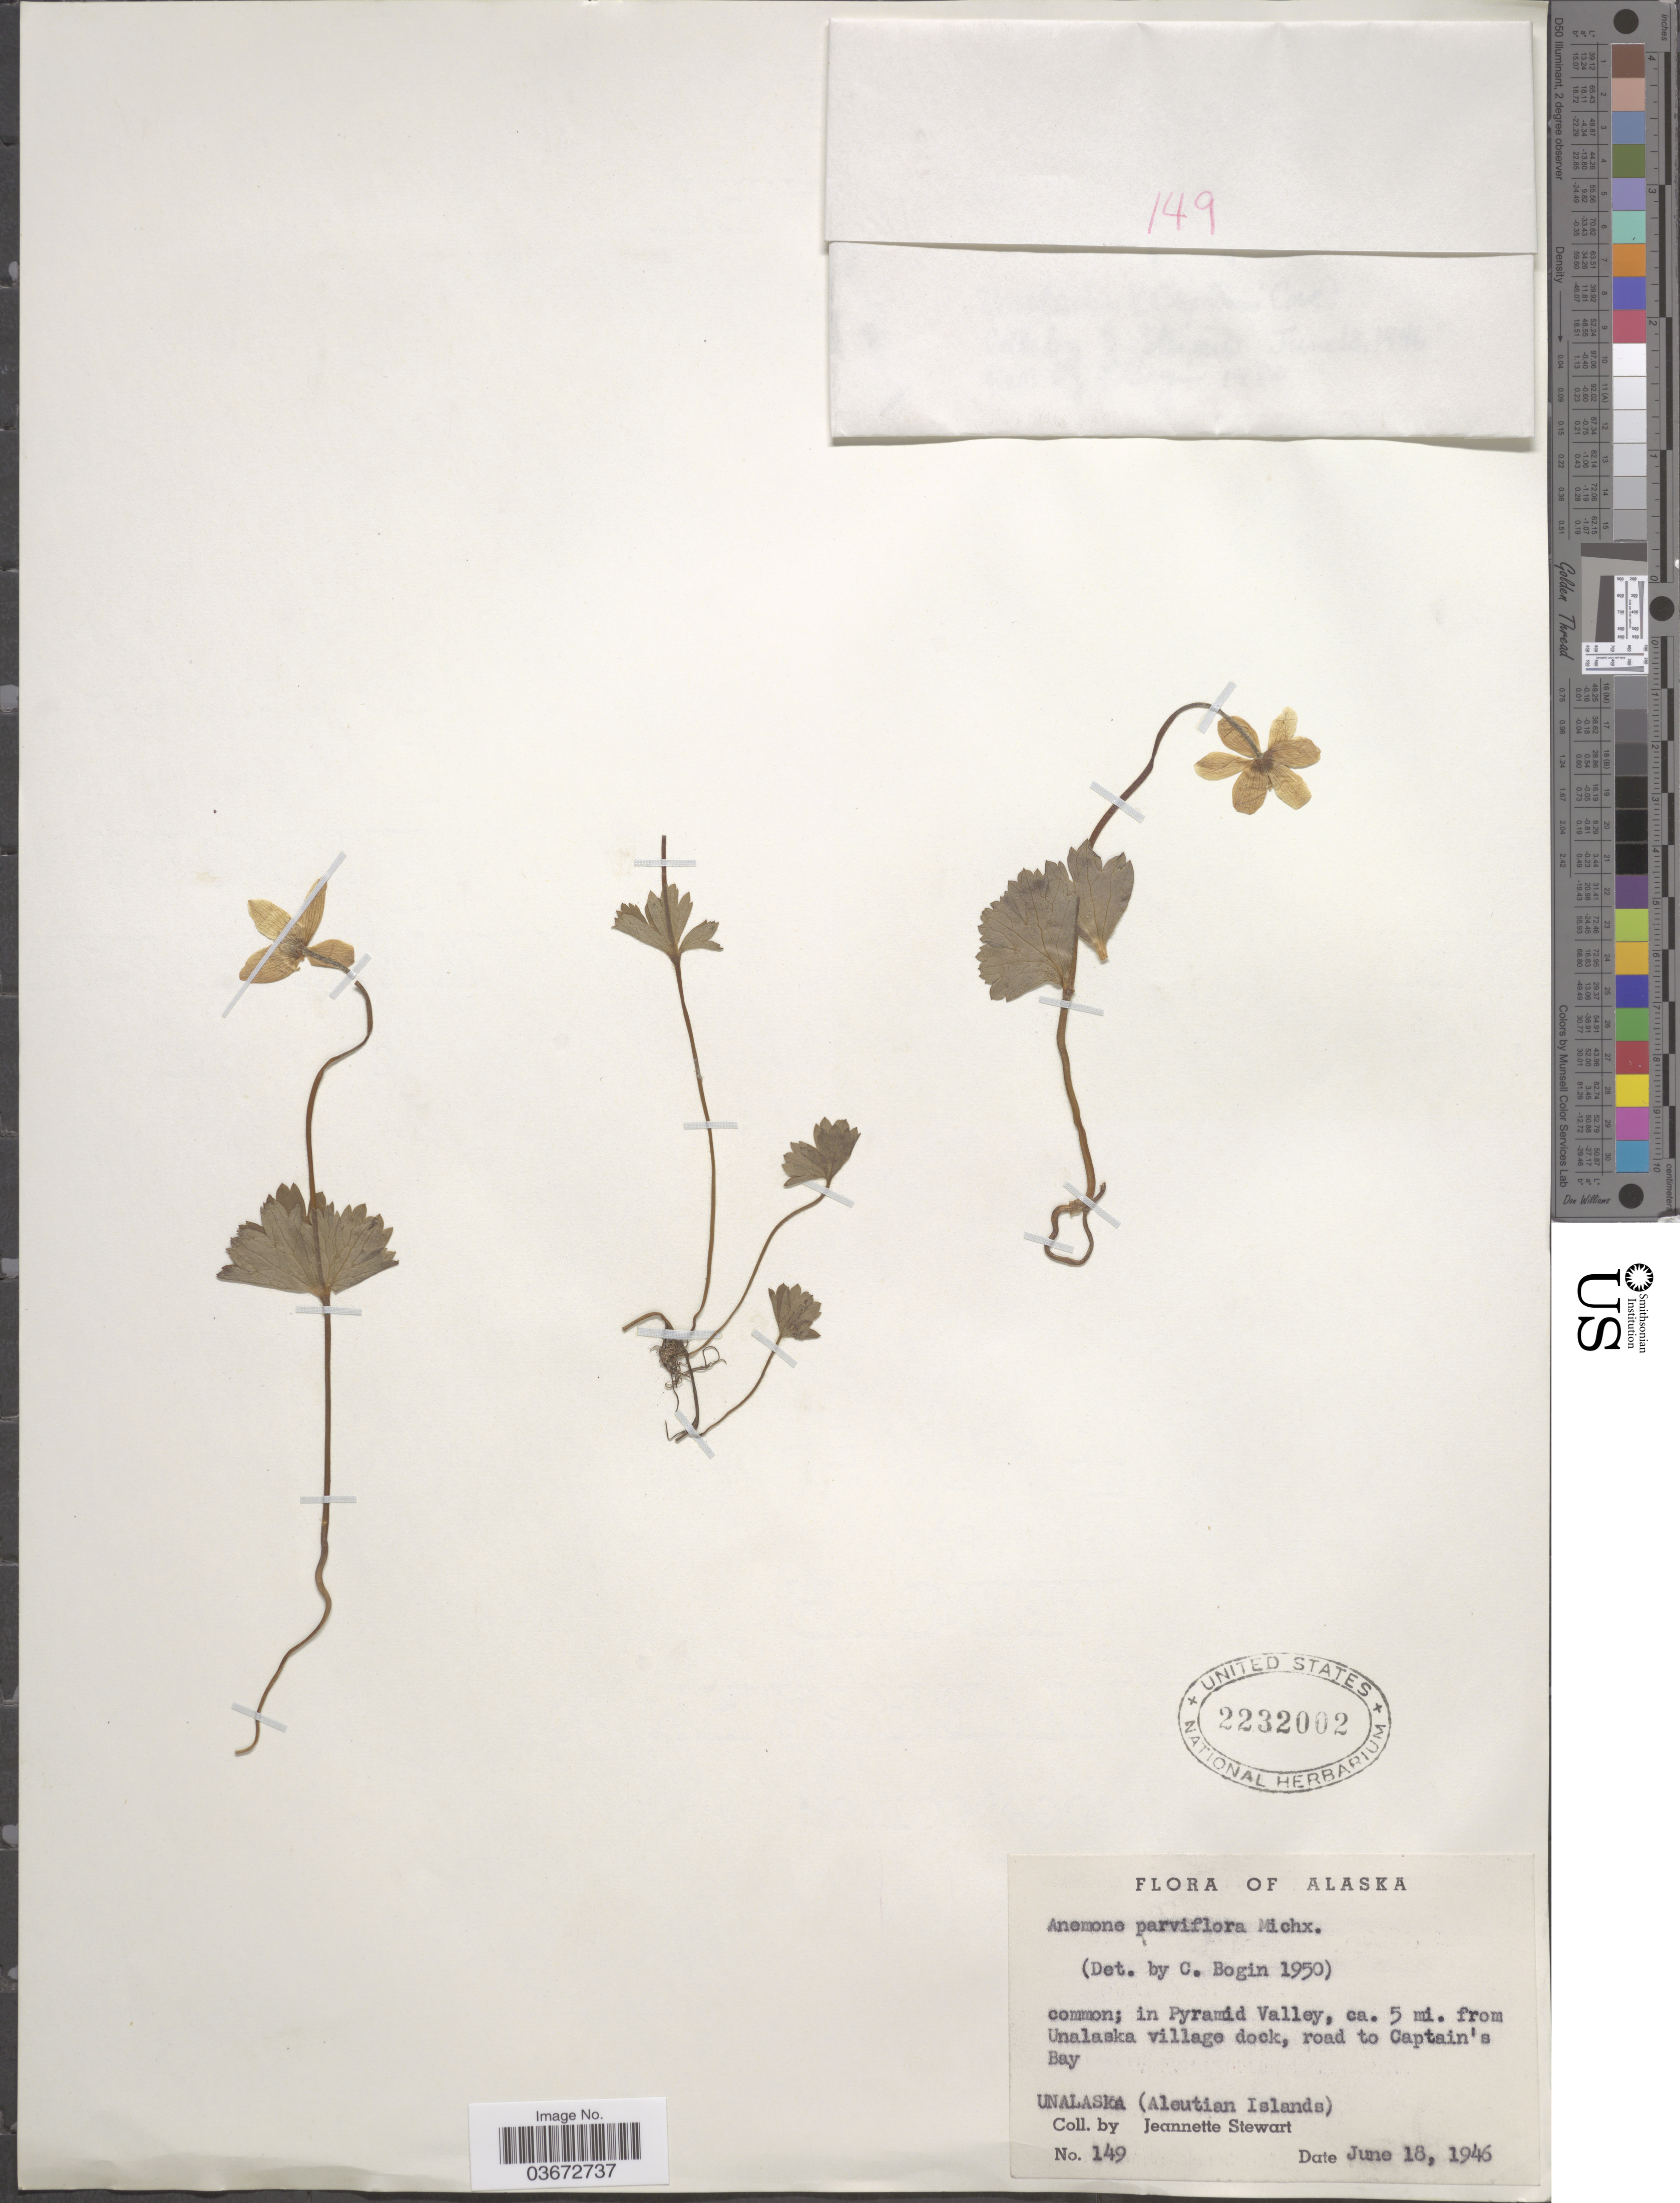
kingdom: Plantae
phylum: Tracheophyta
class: Magnoliopsida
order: Ranunculales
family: Ranunculaceae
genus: Anemone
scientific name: Anemone parviflora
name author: Michx.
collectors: J. Stewart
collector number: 149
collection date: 1946-06-18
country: United States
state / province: Alaska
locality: In Pyramid Valley, ca. 5 mi. from Unalaska village dock, road to Captain's Bay. Unalaska (Aleutian Islands).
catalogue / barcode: US 2232002